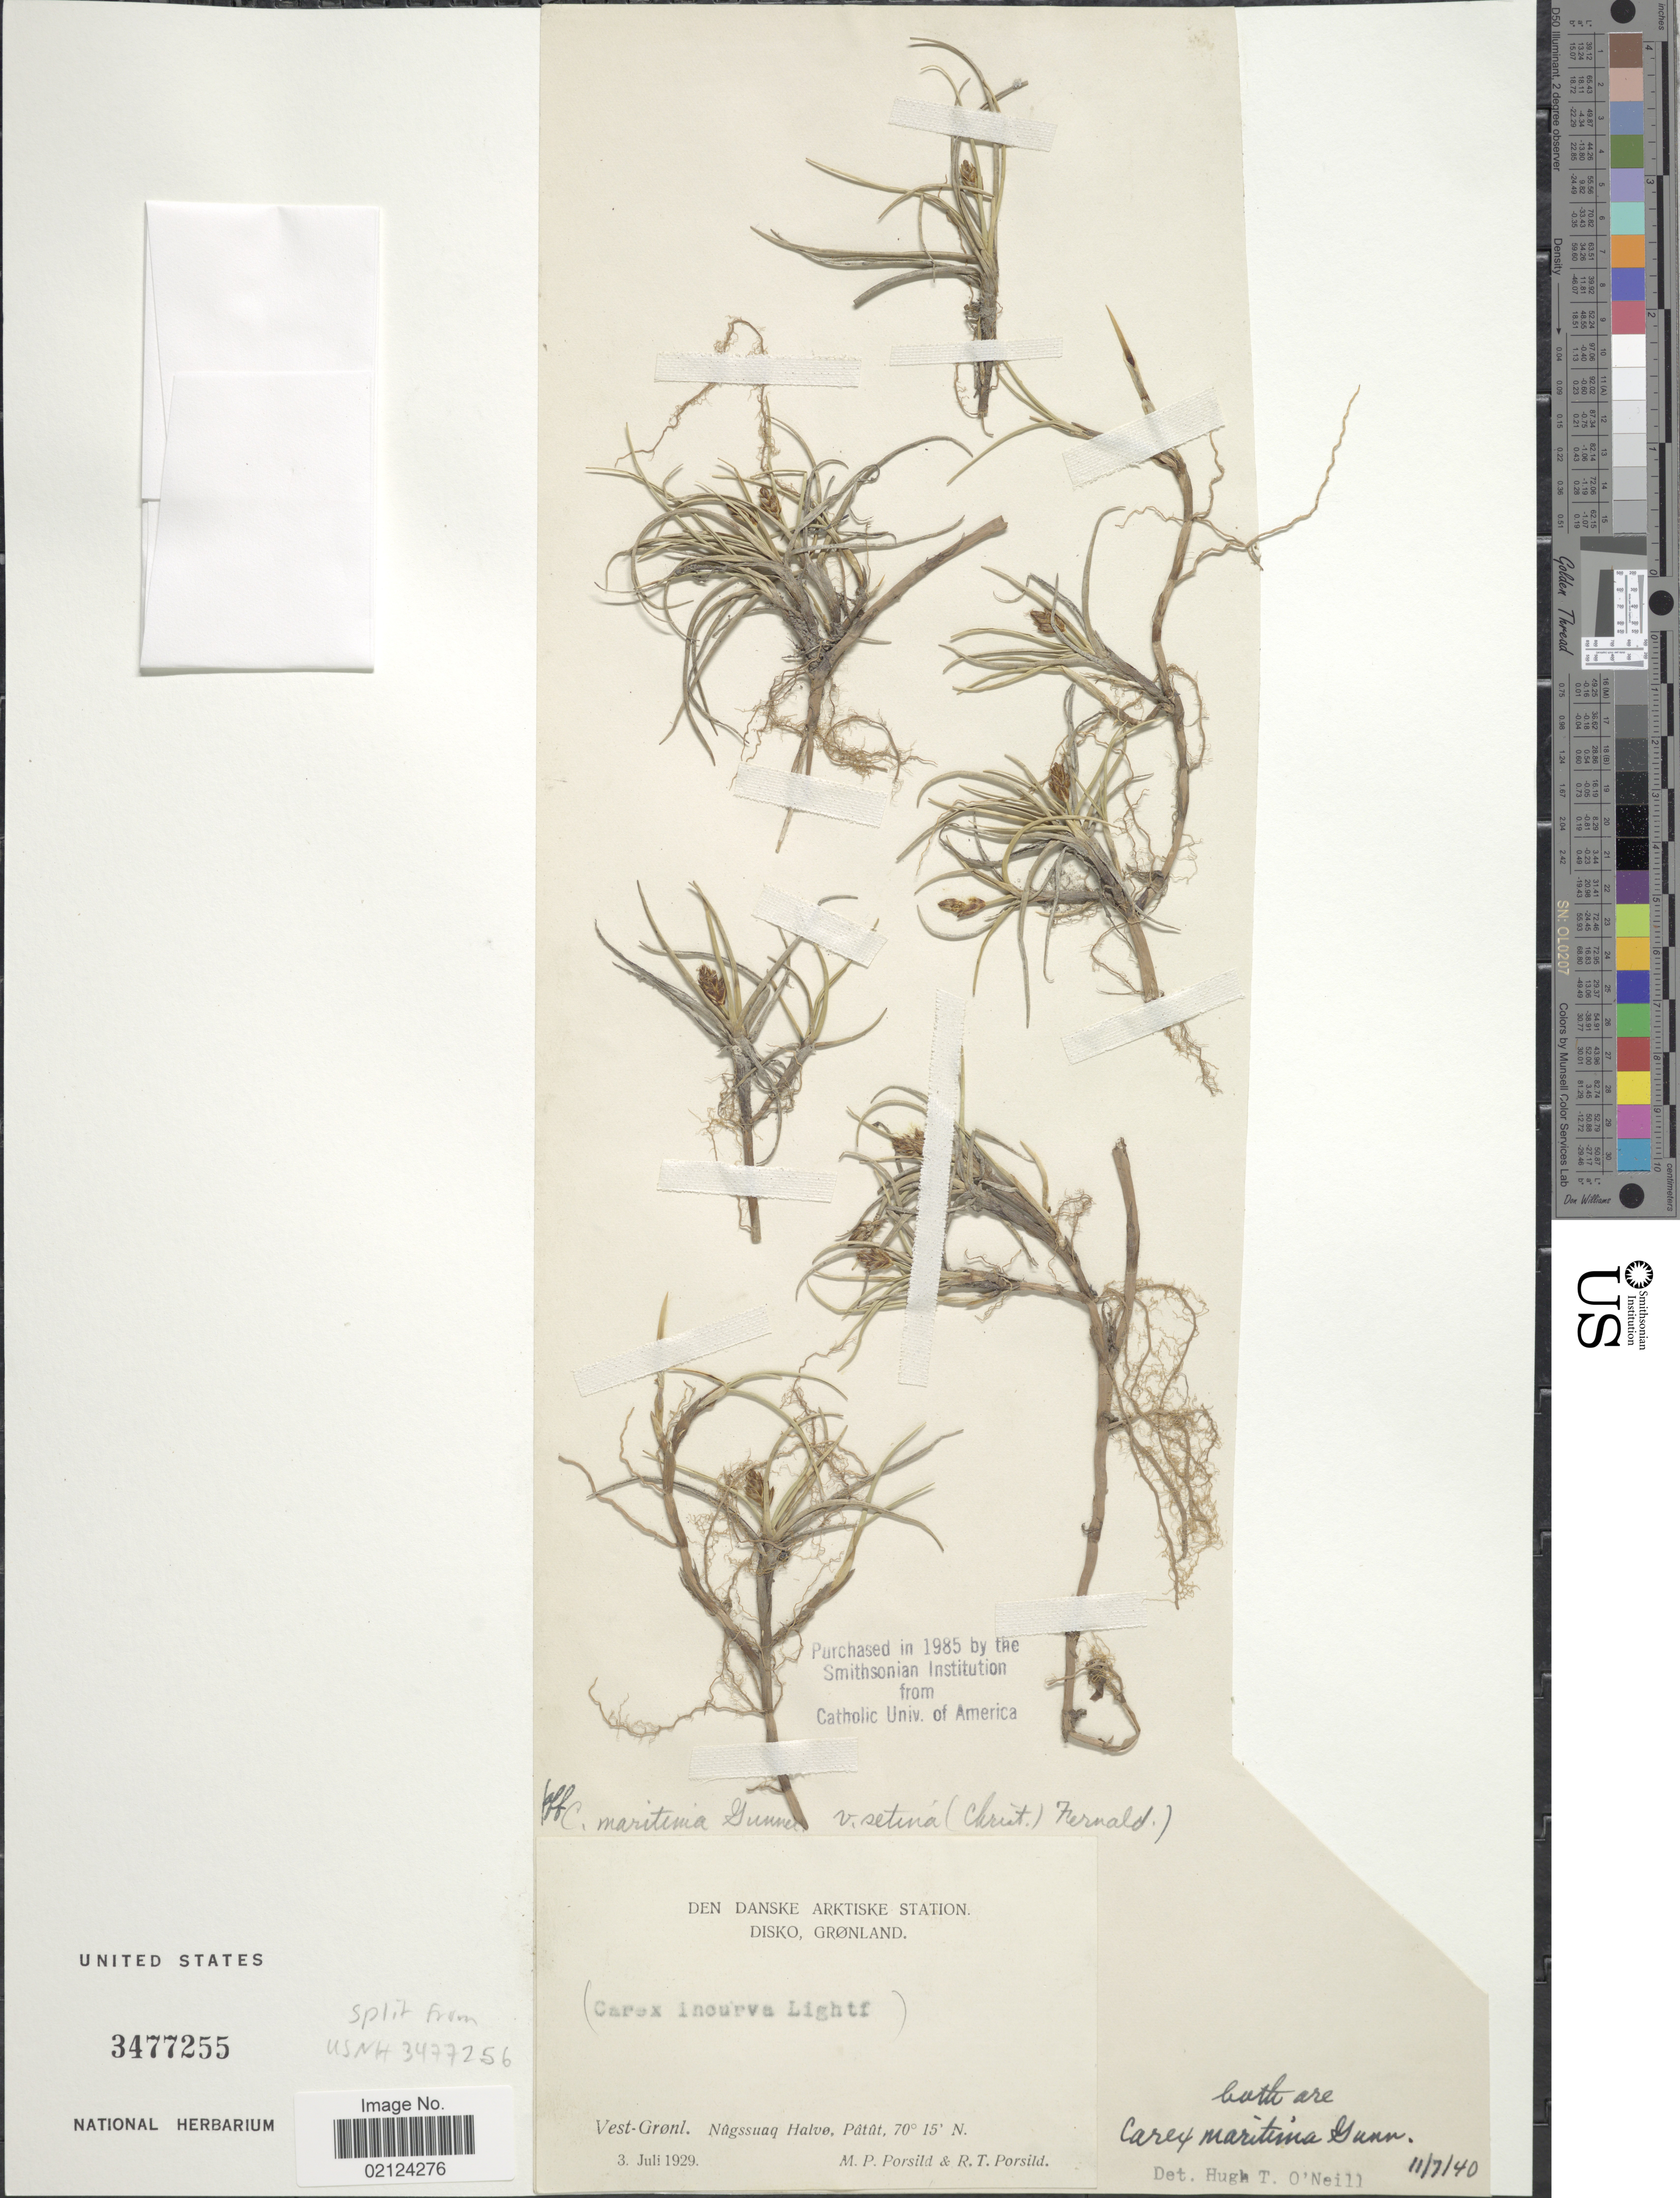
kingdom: Plantae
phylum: Tracheophyta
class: Liliopsida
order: Poales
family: Cyperaceae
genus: Carex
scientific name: Carex maritima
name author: Gunnerus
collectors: M. P. Porsild & R. T. Porsild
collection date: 1929-07-03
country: Greenland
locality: Vest-Gronl. Nugssuaq Halve, Patut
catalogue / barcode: US 3477255